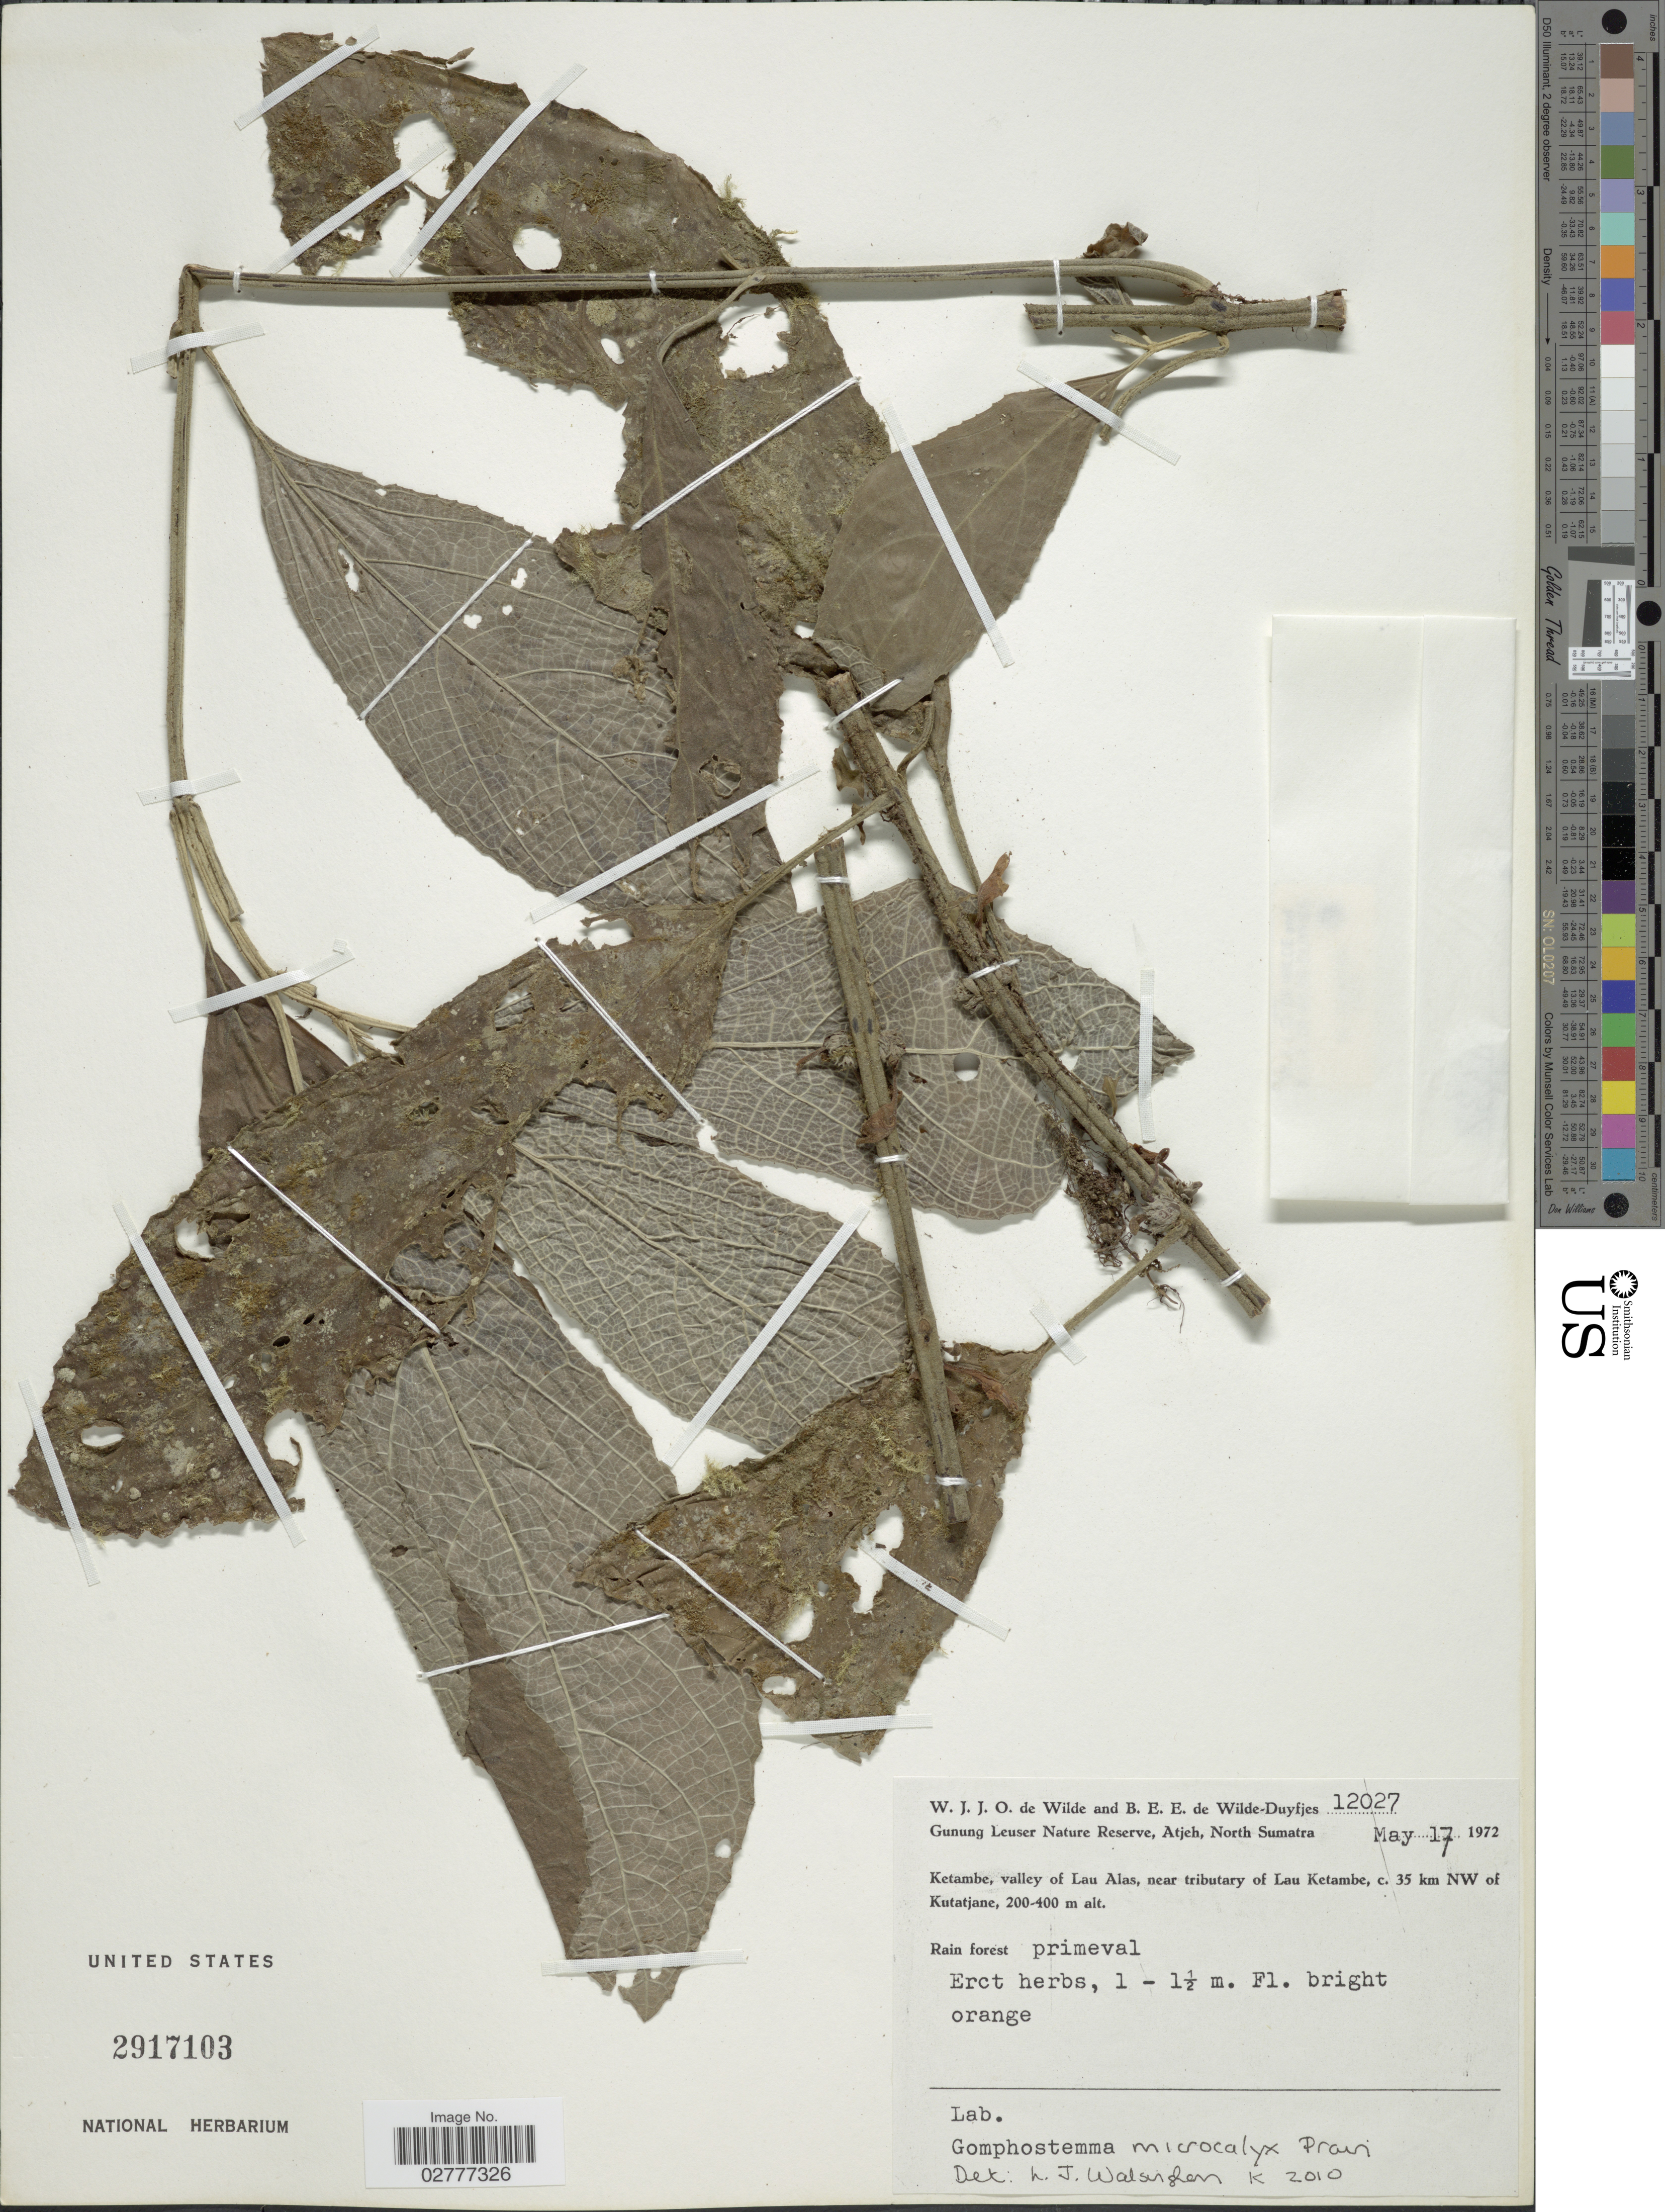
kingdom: Plantae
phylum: Tracheophyta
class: Magnoliopsida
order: Lamiales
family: Lamiaceae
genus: Gomphostemma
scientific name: Gomphostemma microcalyx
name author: Prain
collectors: W. J. de Wilde & B. E. de Wilde-Duyfjes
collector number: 12027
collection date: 1972-05-17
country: Indonesia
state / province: Sumatra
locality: Gunung Leuser Nature Reserve, Atjeh, North Sumatra. Ketambe, valley of Lau Alas, near tributary of Lau Ketambe, c. 35 km NW of Kutatjane.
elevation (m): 200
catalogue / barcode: US 2917103